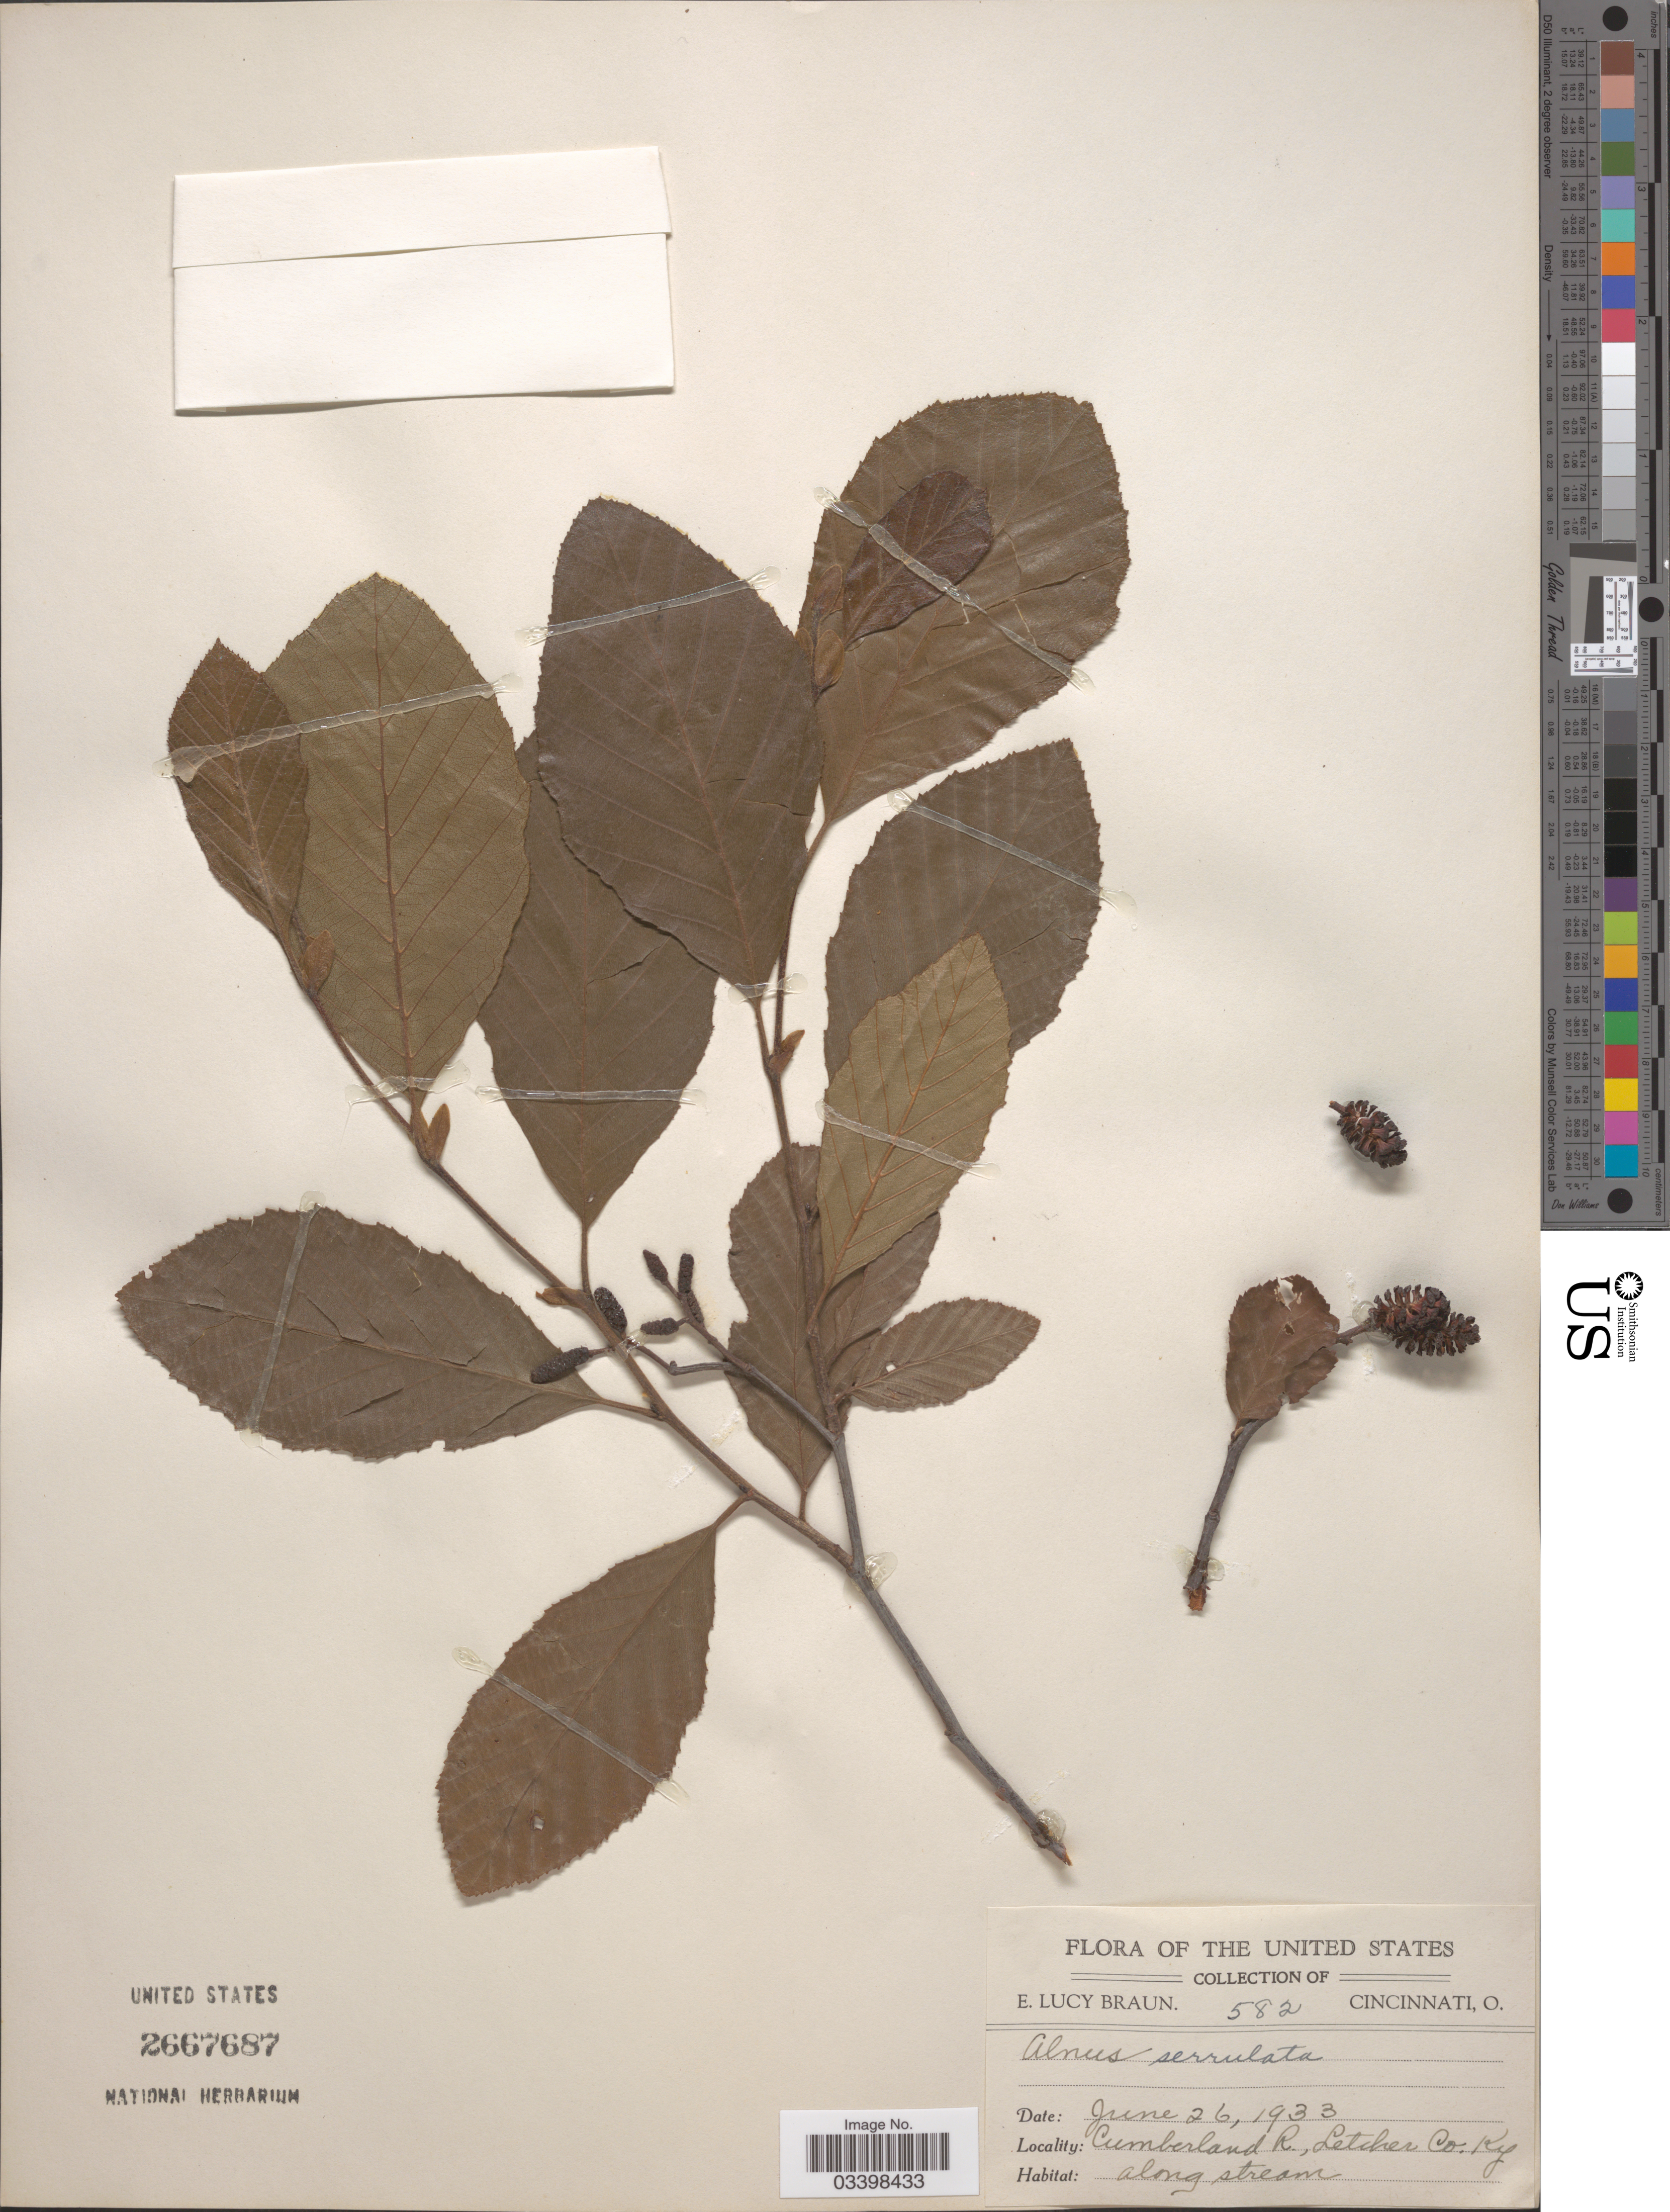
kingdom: Plantae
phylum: Tracheophyta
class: Magnoliopsida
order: Fagales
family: Betulaceae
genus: Alnus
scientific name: Alnus serrulata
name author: (Aiton) Willd.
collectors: E. L. Braun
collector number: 582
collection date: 1933-06-26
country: United States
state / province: Kentucky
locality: Cumberland R., Letcher Co.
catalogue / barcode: US 2667687